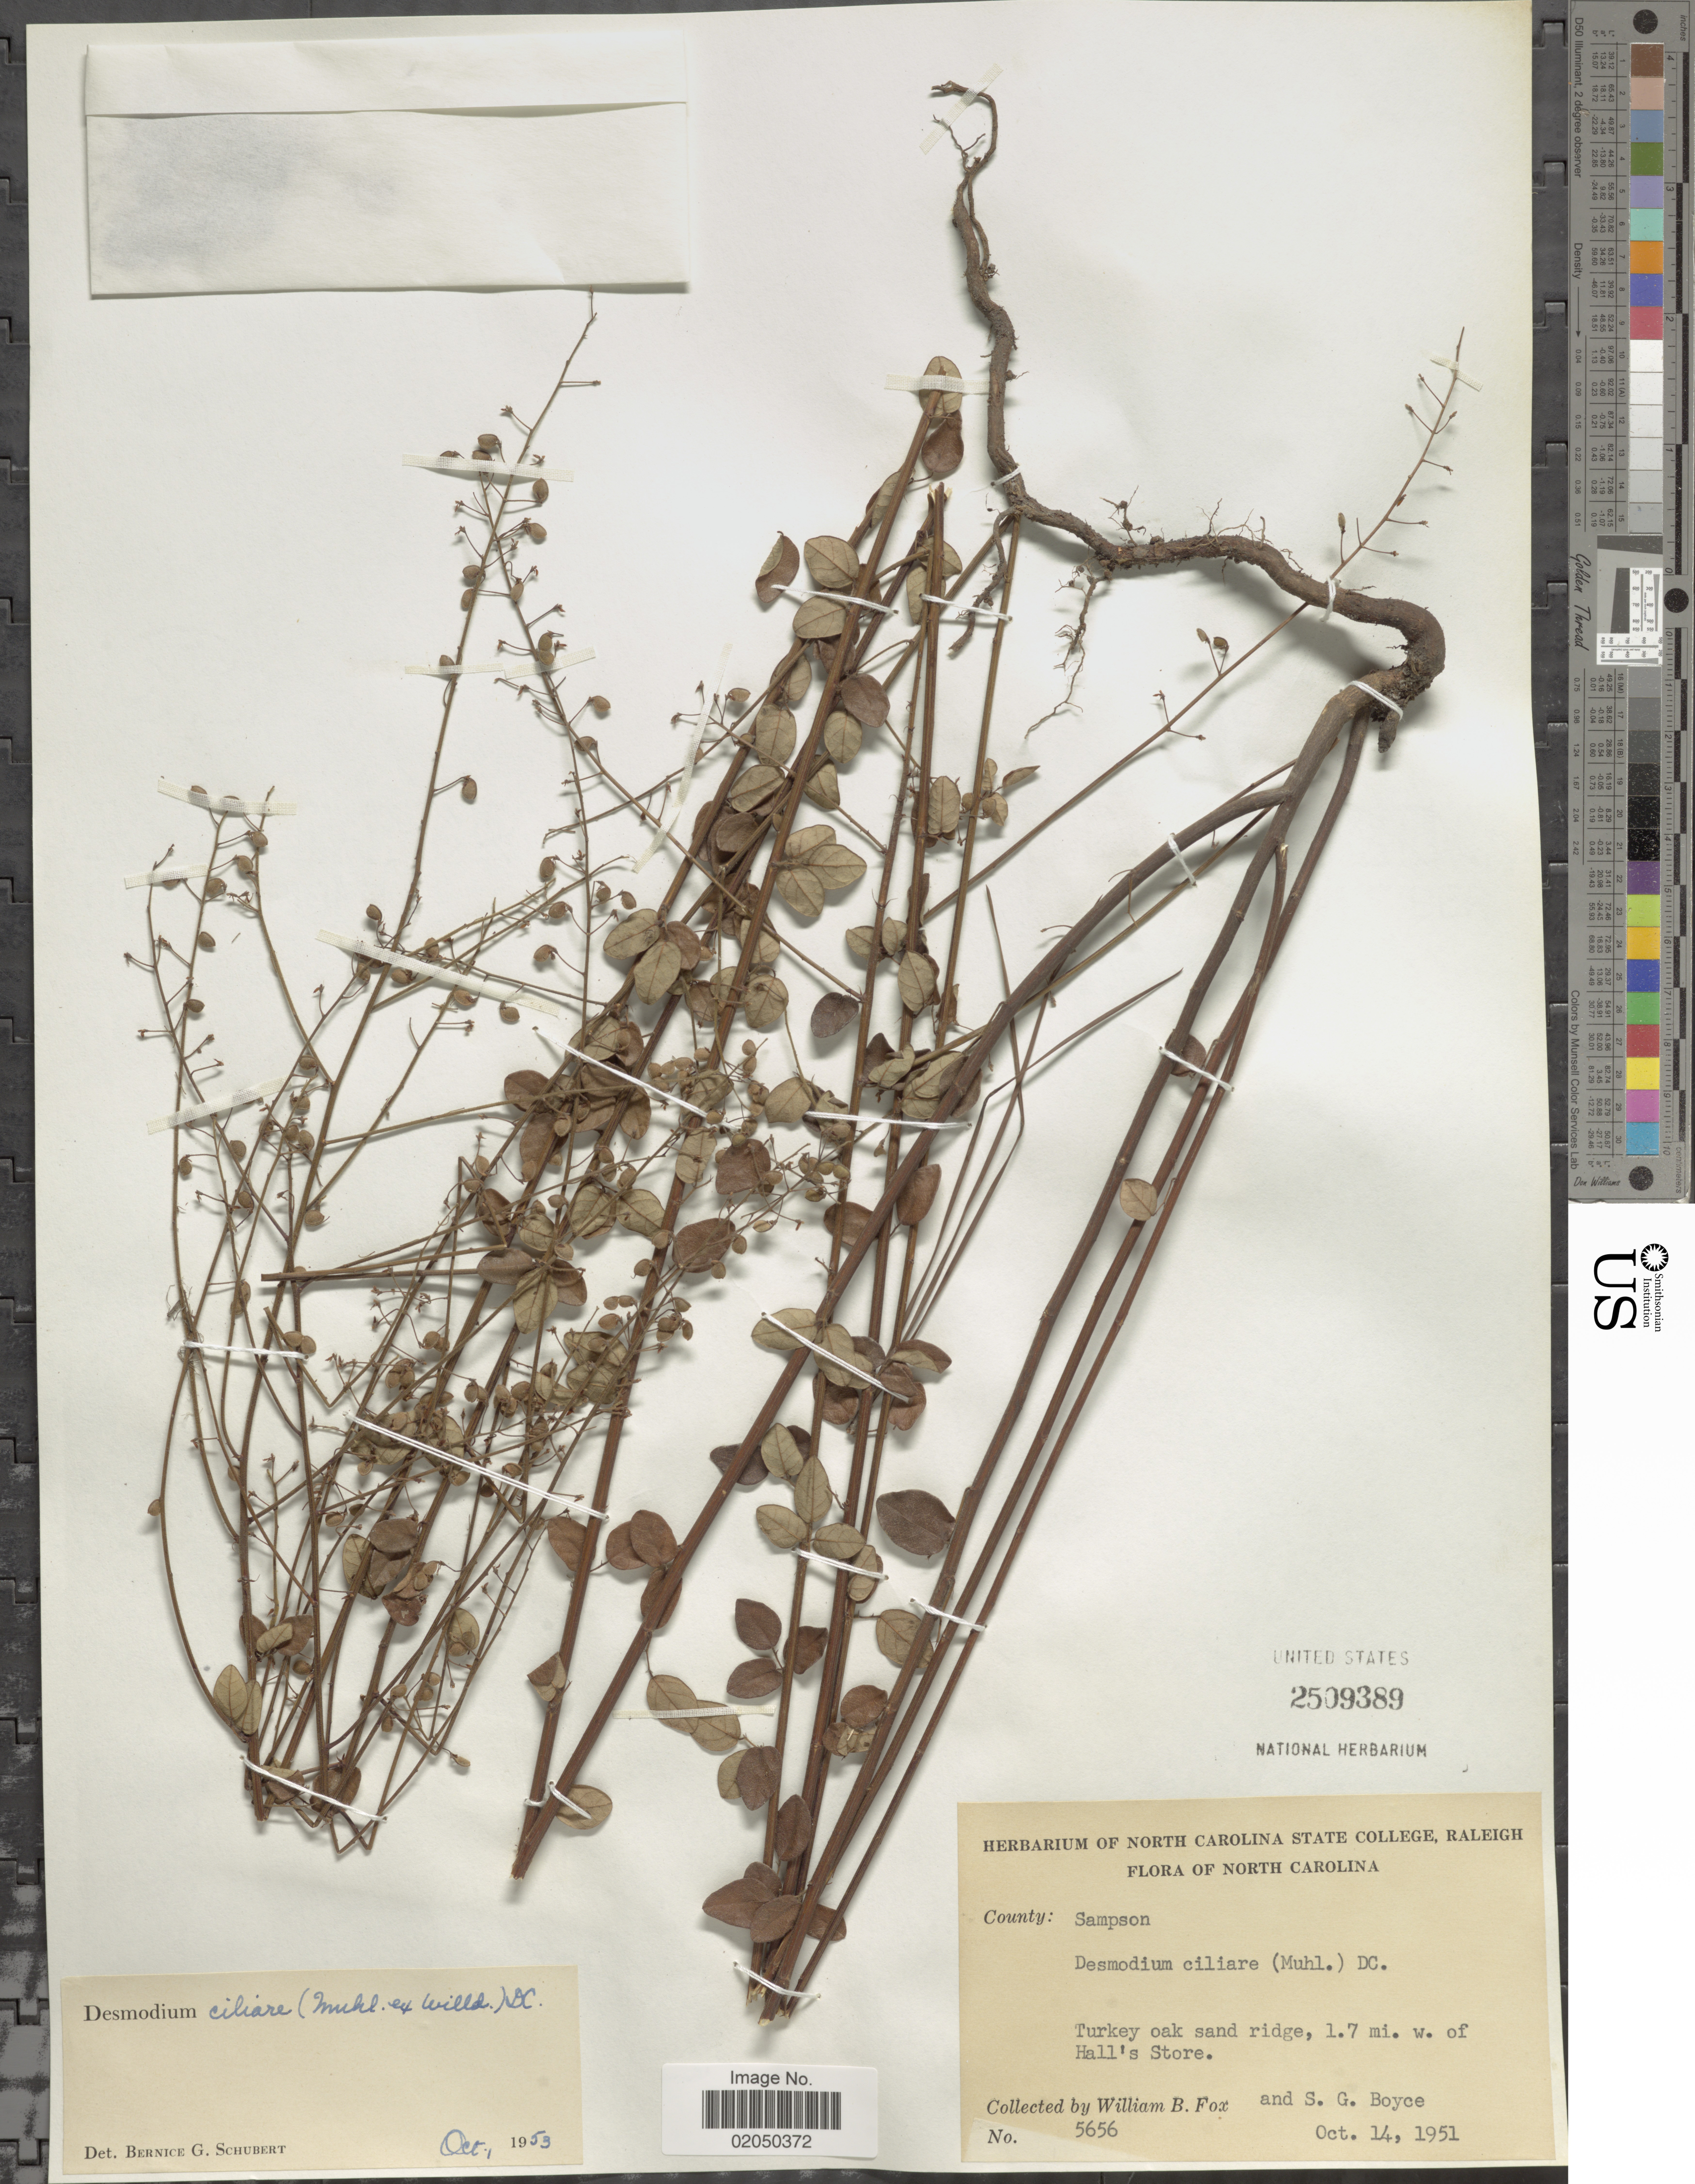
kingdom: Plantae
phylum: Tracheophyta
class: Magnoliopsida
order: Fabales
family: Fabaceae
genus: Desmodium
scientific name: Desmodium ciliare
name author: (Muhl. ex Willd.) DC.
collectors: W. B. Fox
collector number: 5656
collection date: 1951-10-14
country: United States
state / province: North Carolina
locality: County: Sampson, 1.7 mi. w. of Hall's Store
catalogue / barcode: US 2509389